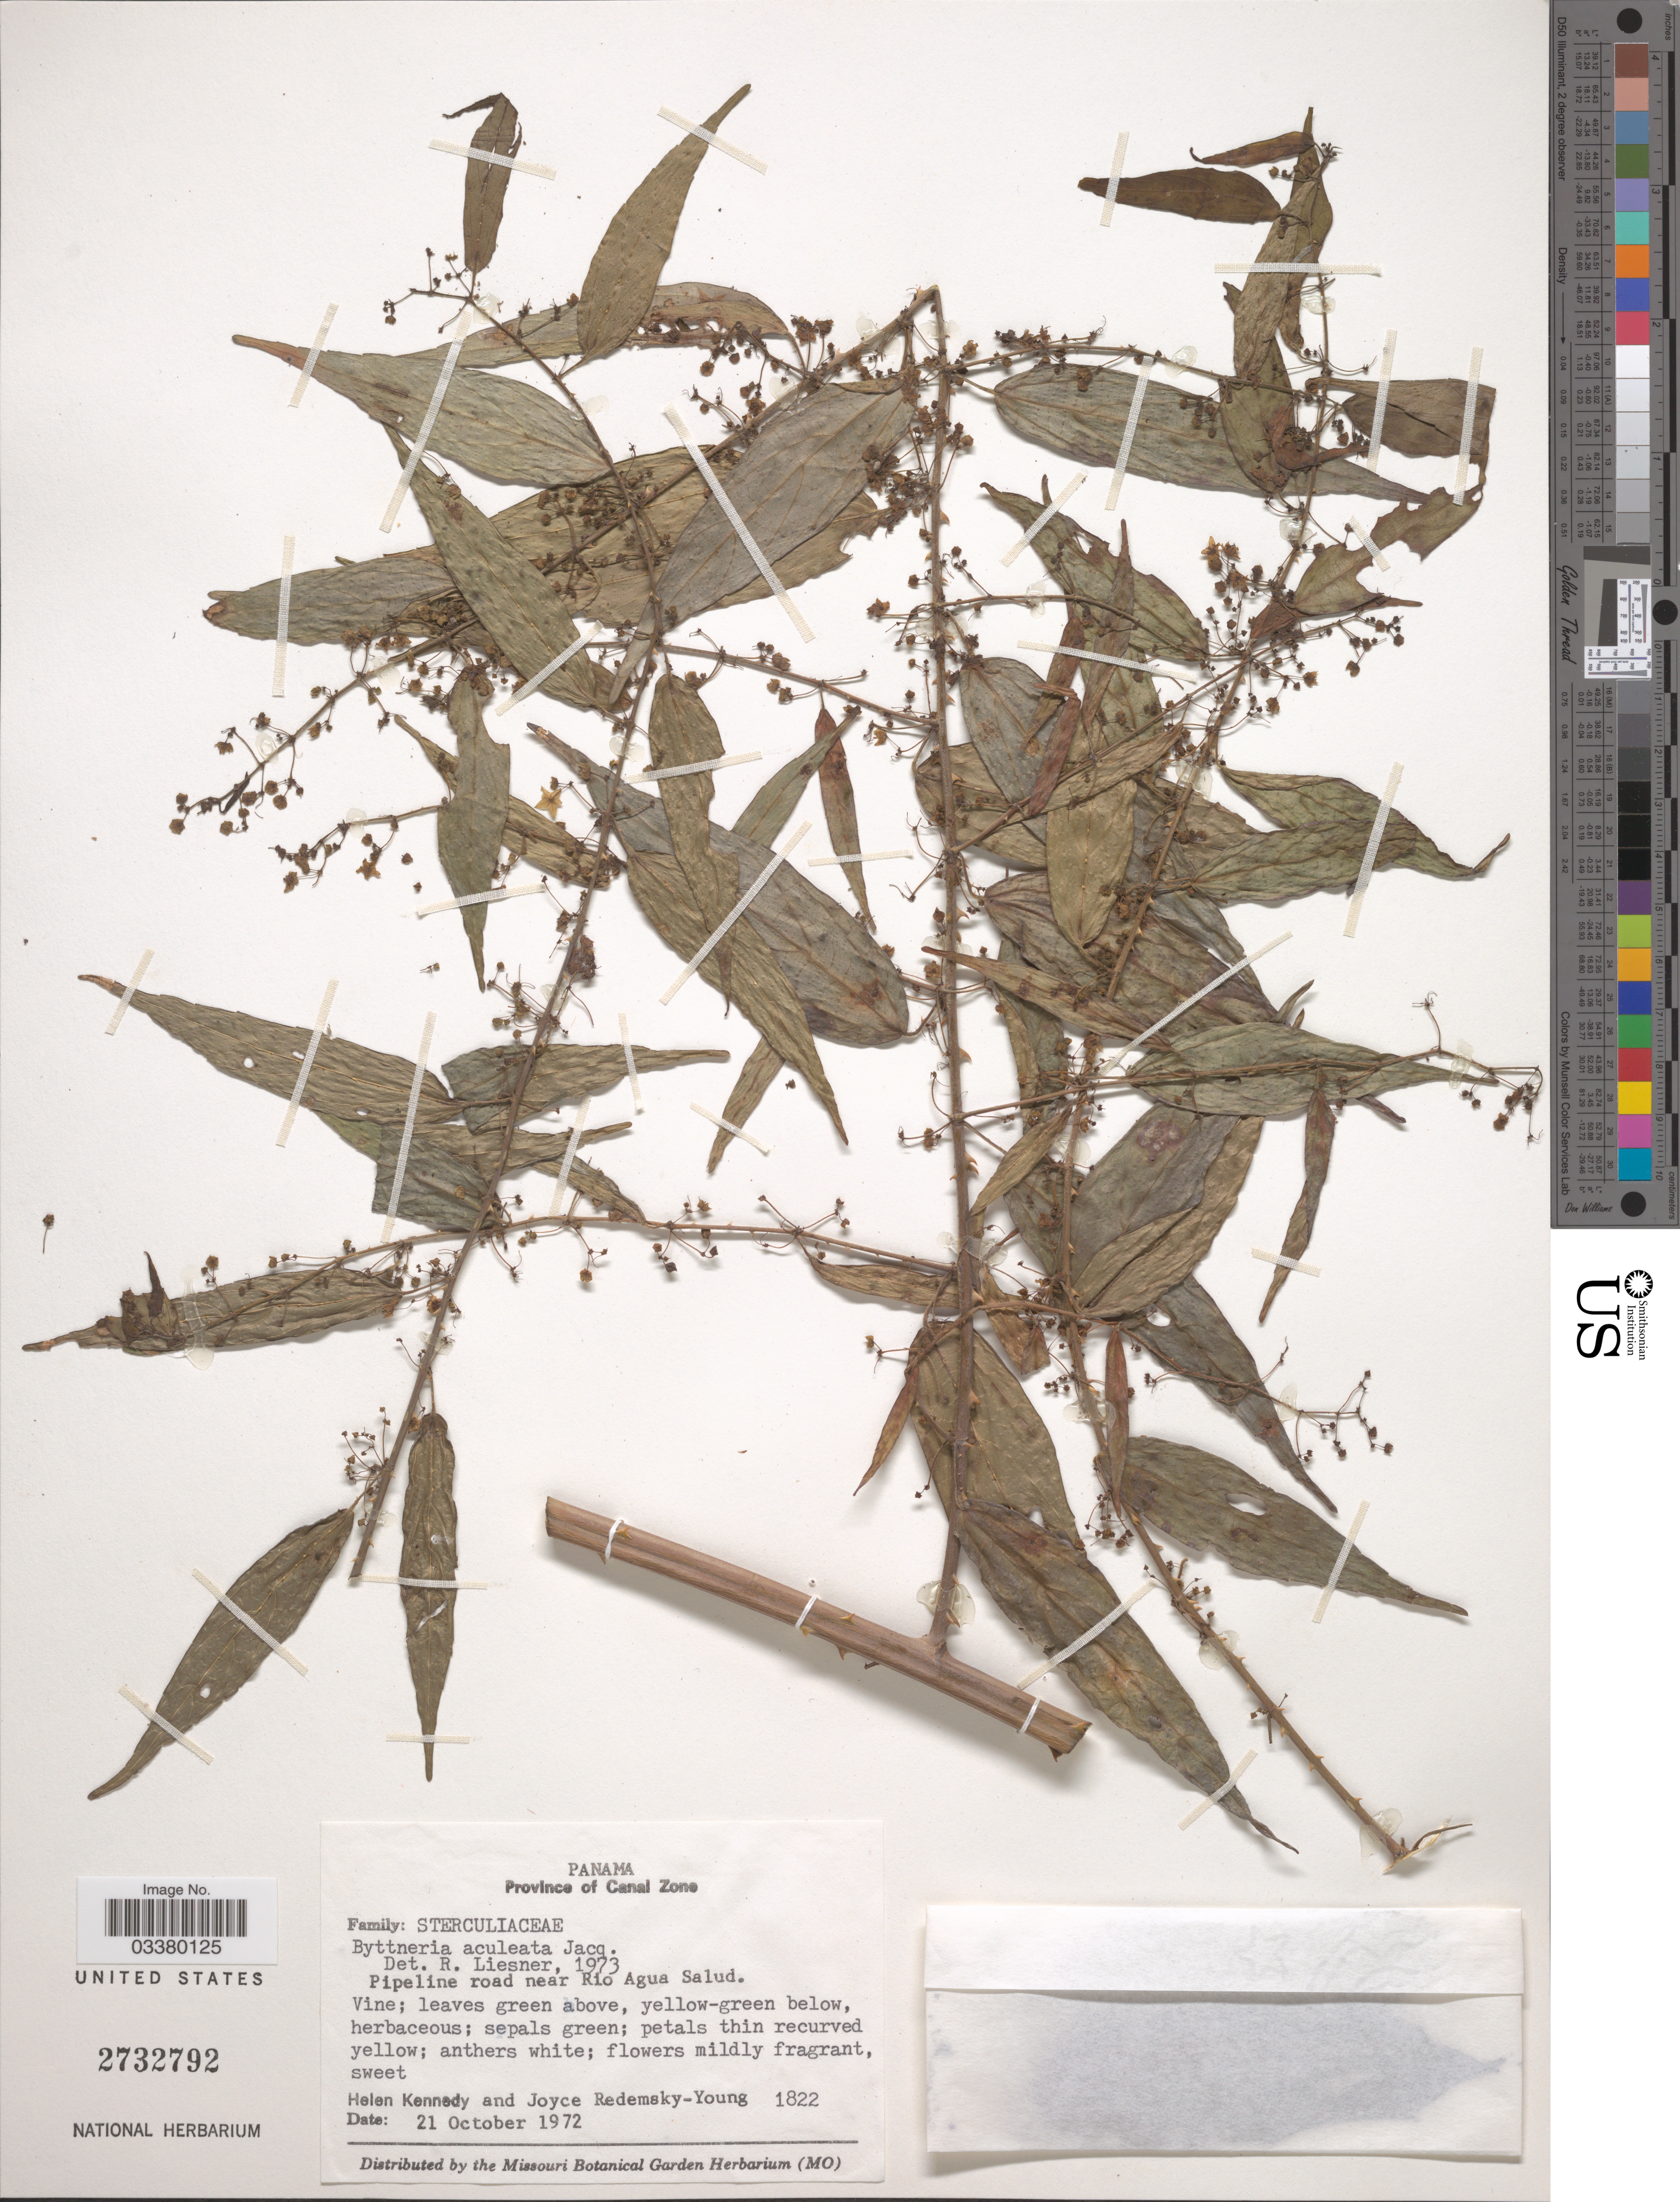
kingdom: Plantae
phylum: Tracheophyta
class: Magnoliopsida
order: Malvales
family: Malvaceae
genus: Byttneria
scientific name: Byttneria aculeata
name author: (Jacq.) Jacq.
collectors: H. Kennedy & J. Redemsky-Young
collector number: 1822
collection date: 1972-10-21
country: Panama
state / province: Colón / Panamá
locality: Province of Canal Zone. Pipeline road near Rio Agua Salud.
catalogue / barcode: US 2732792